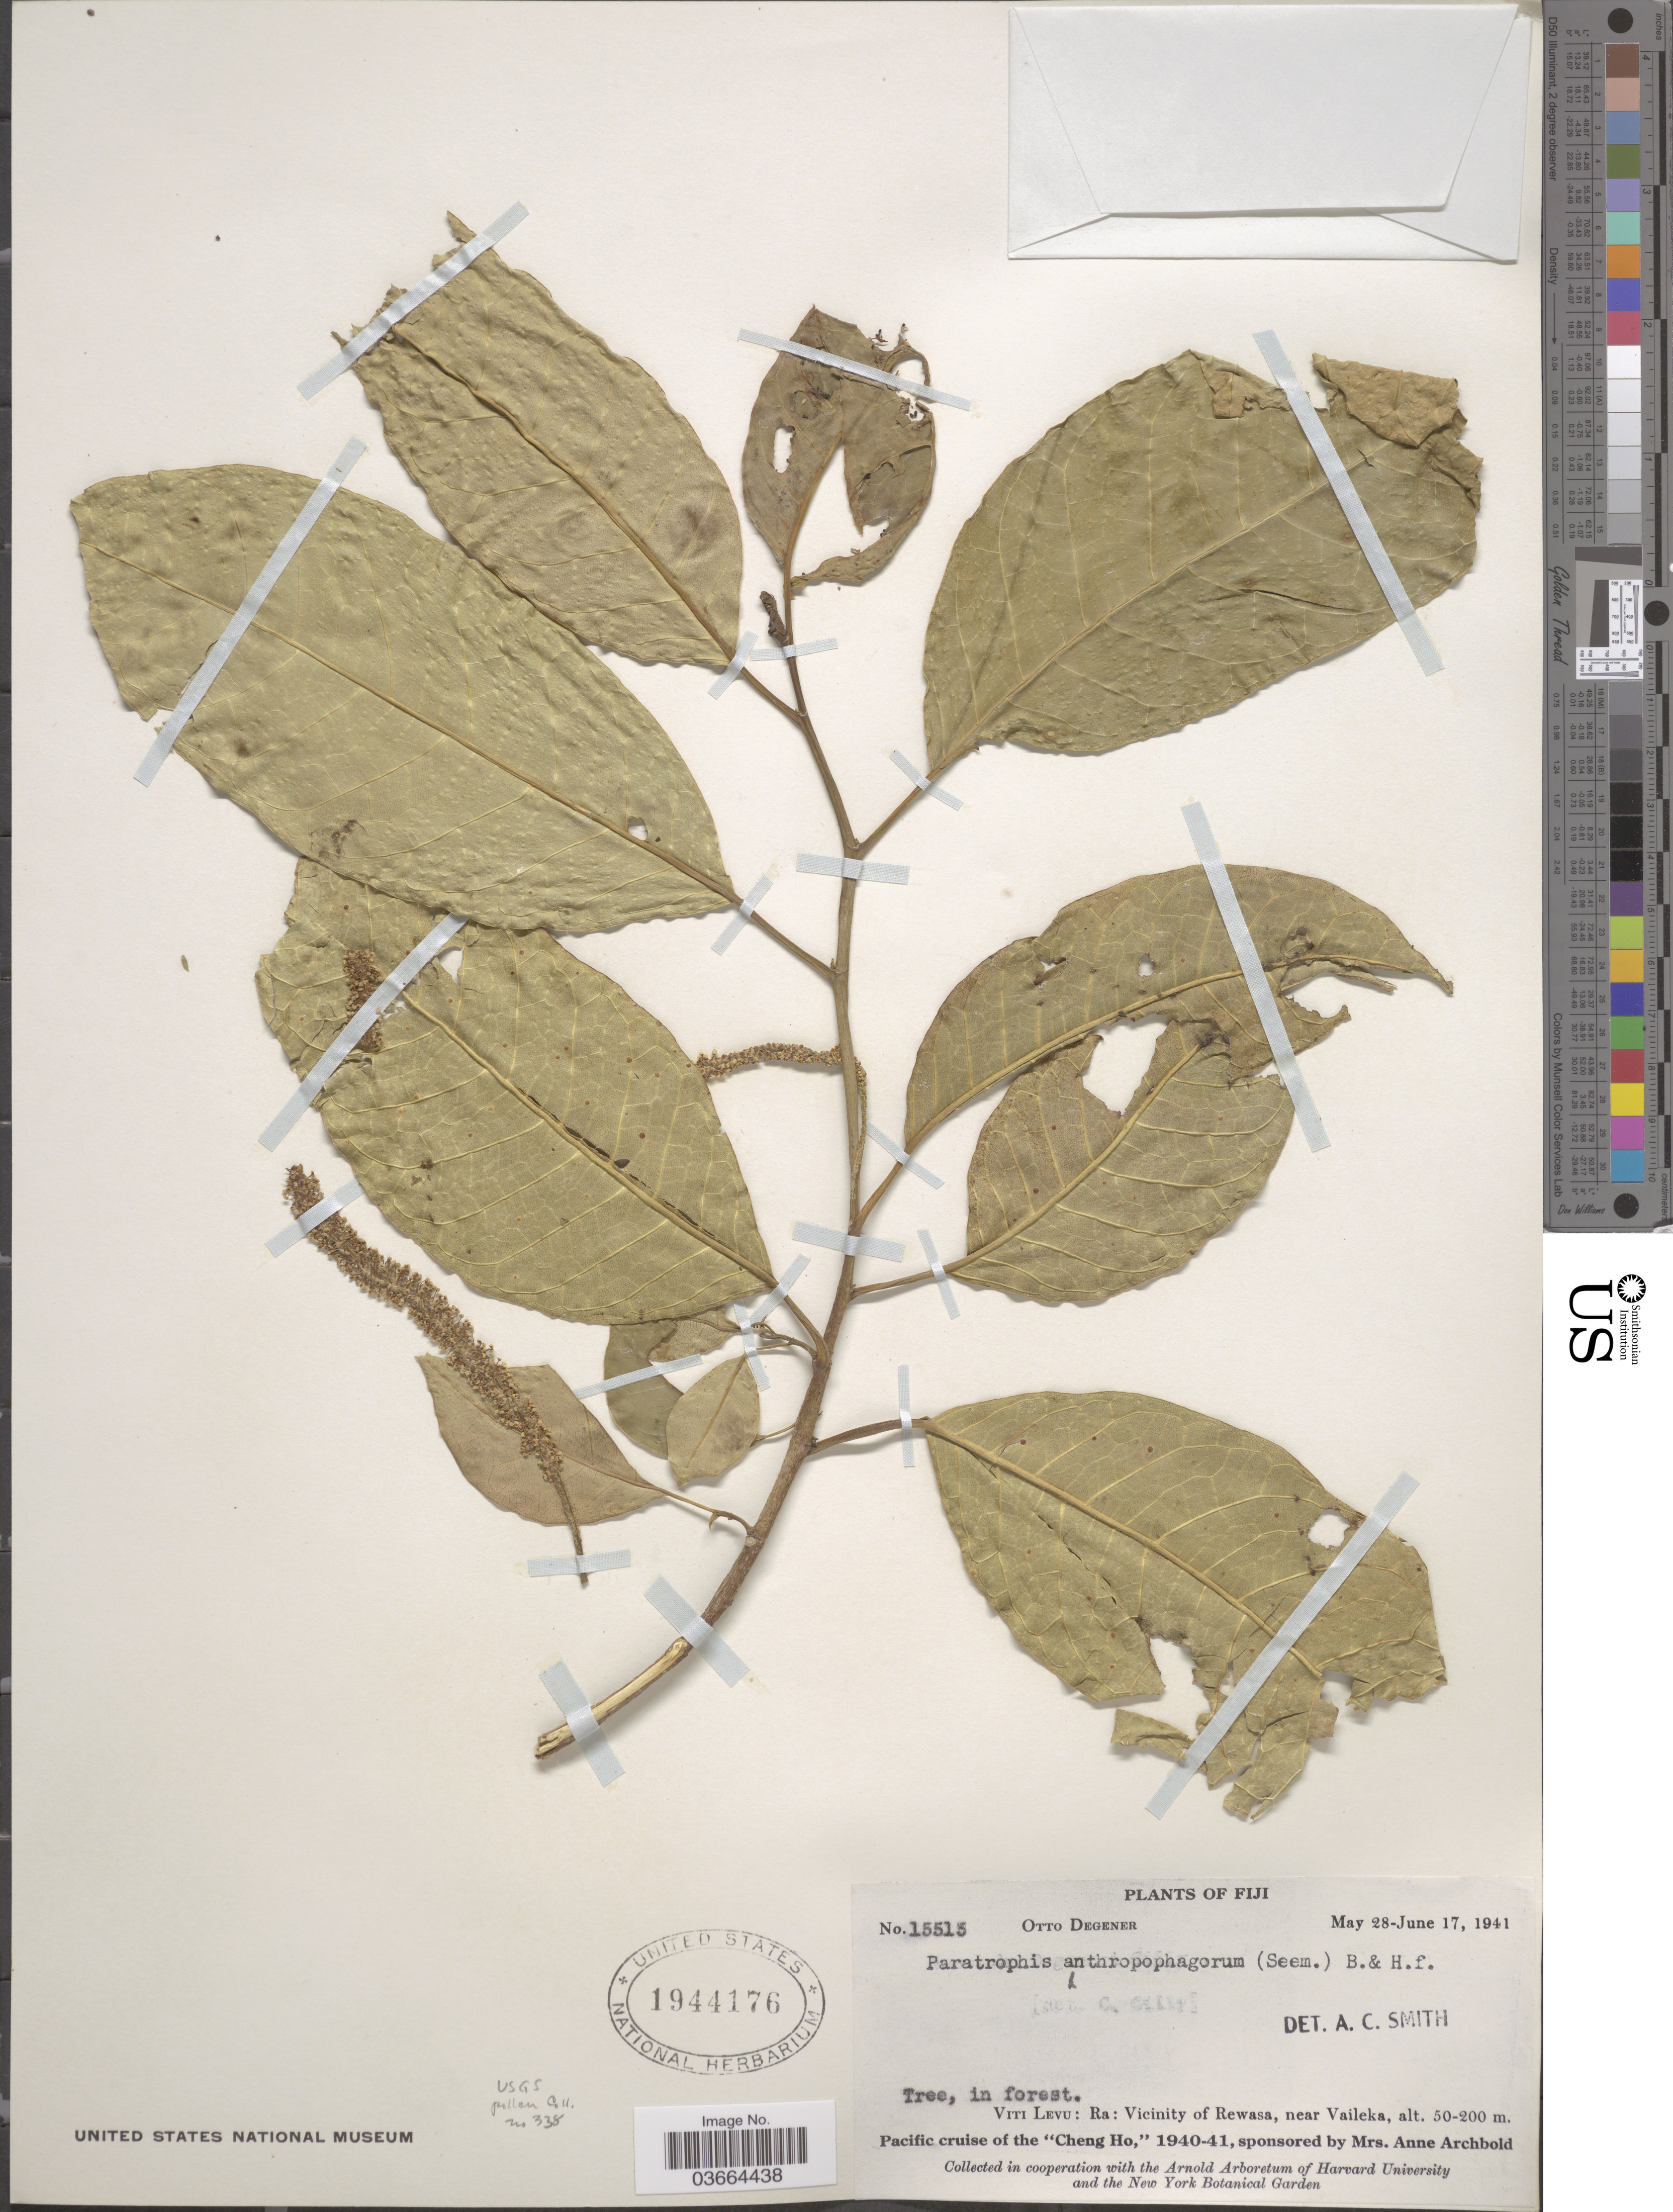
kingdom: Plantae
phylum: Tracheophyta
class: Magnoliopsida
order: Rosales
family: Moraceae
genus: Paratrophis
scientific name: Paratrophis anthropophagorum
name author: (Seem.) Benth. & Hook. f. ex Drake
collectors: O. Degener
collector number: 15513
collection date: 1941-05-28/1941-06-17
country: Fiji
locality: Viti Levu: Ra: Vicinity of Rewasa, near Vaileka.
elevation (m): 50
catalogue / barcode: US 1944176